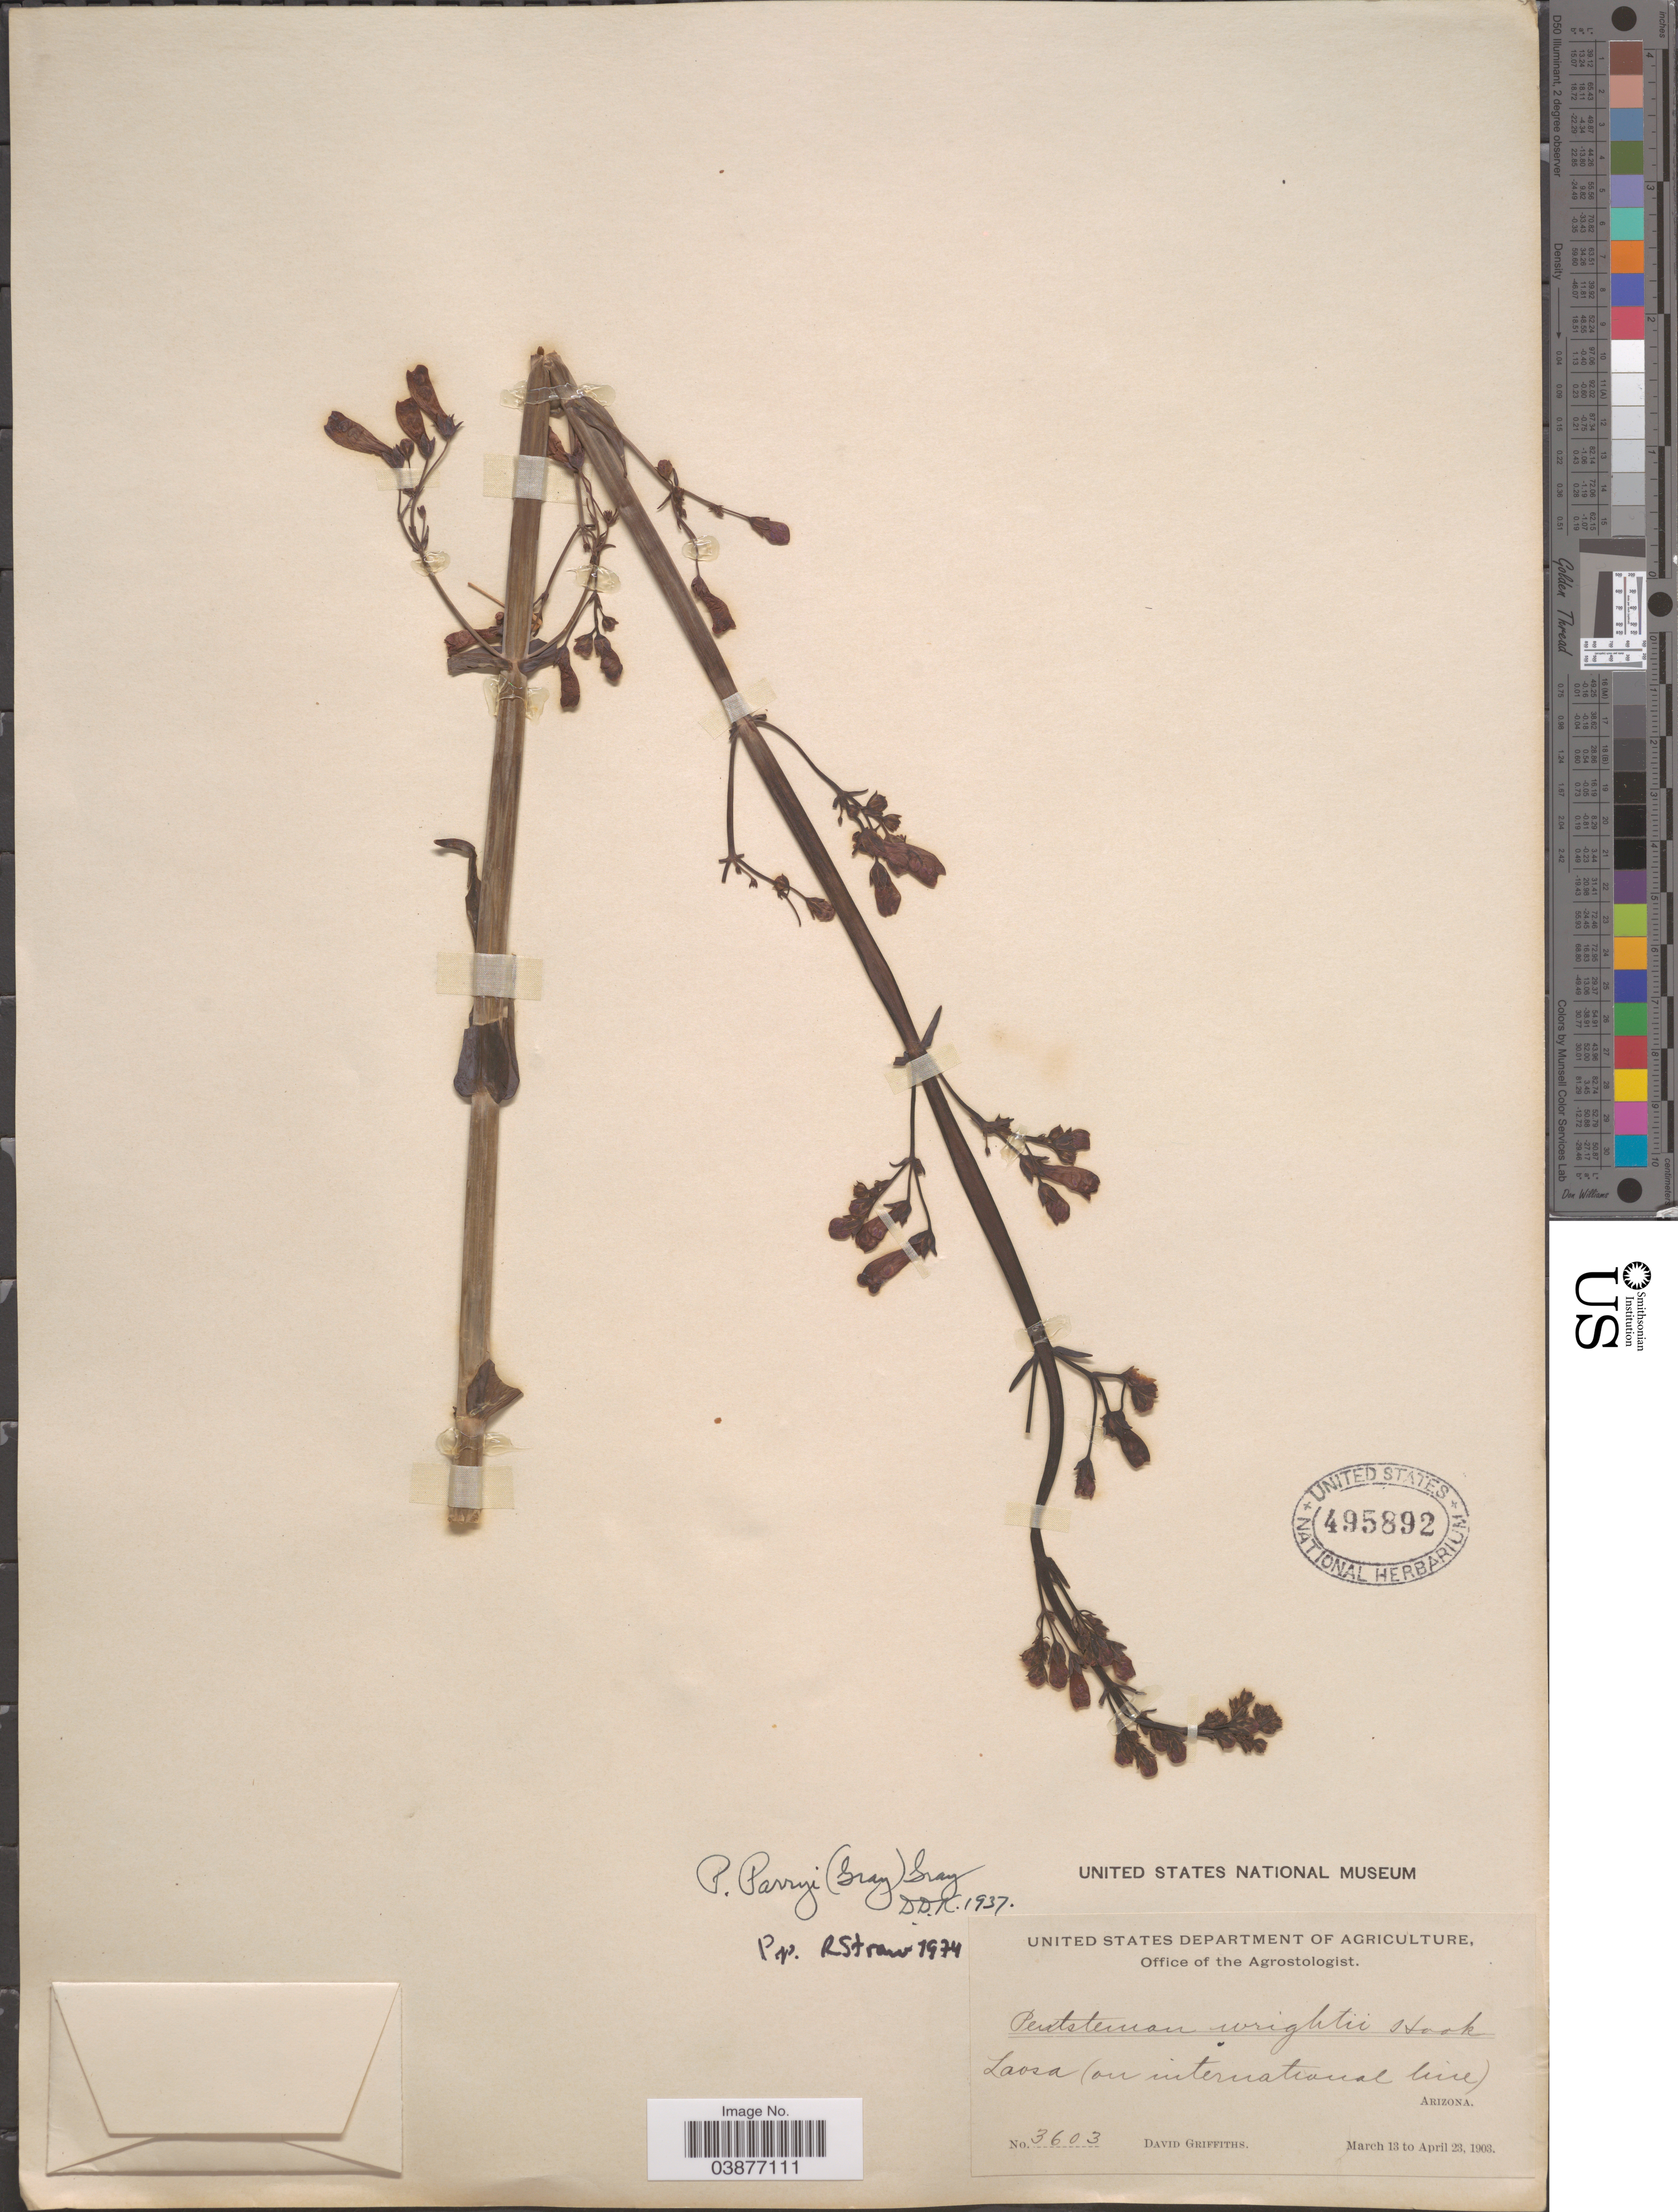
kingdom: Plantae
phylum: Tracheophyta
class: Magnoliopsida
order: Lamiales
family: Plantaginaceae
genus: Penstemon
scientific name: Penstemon parryi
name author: A. Gray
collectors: D. Griffiths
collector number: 3603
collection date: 1903-03-13/1903-04-23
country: United States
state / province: Arizona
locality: Laosa (on international line).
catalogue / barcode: US 495892